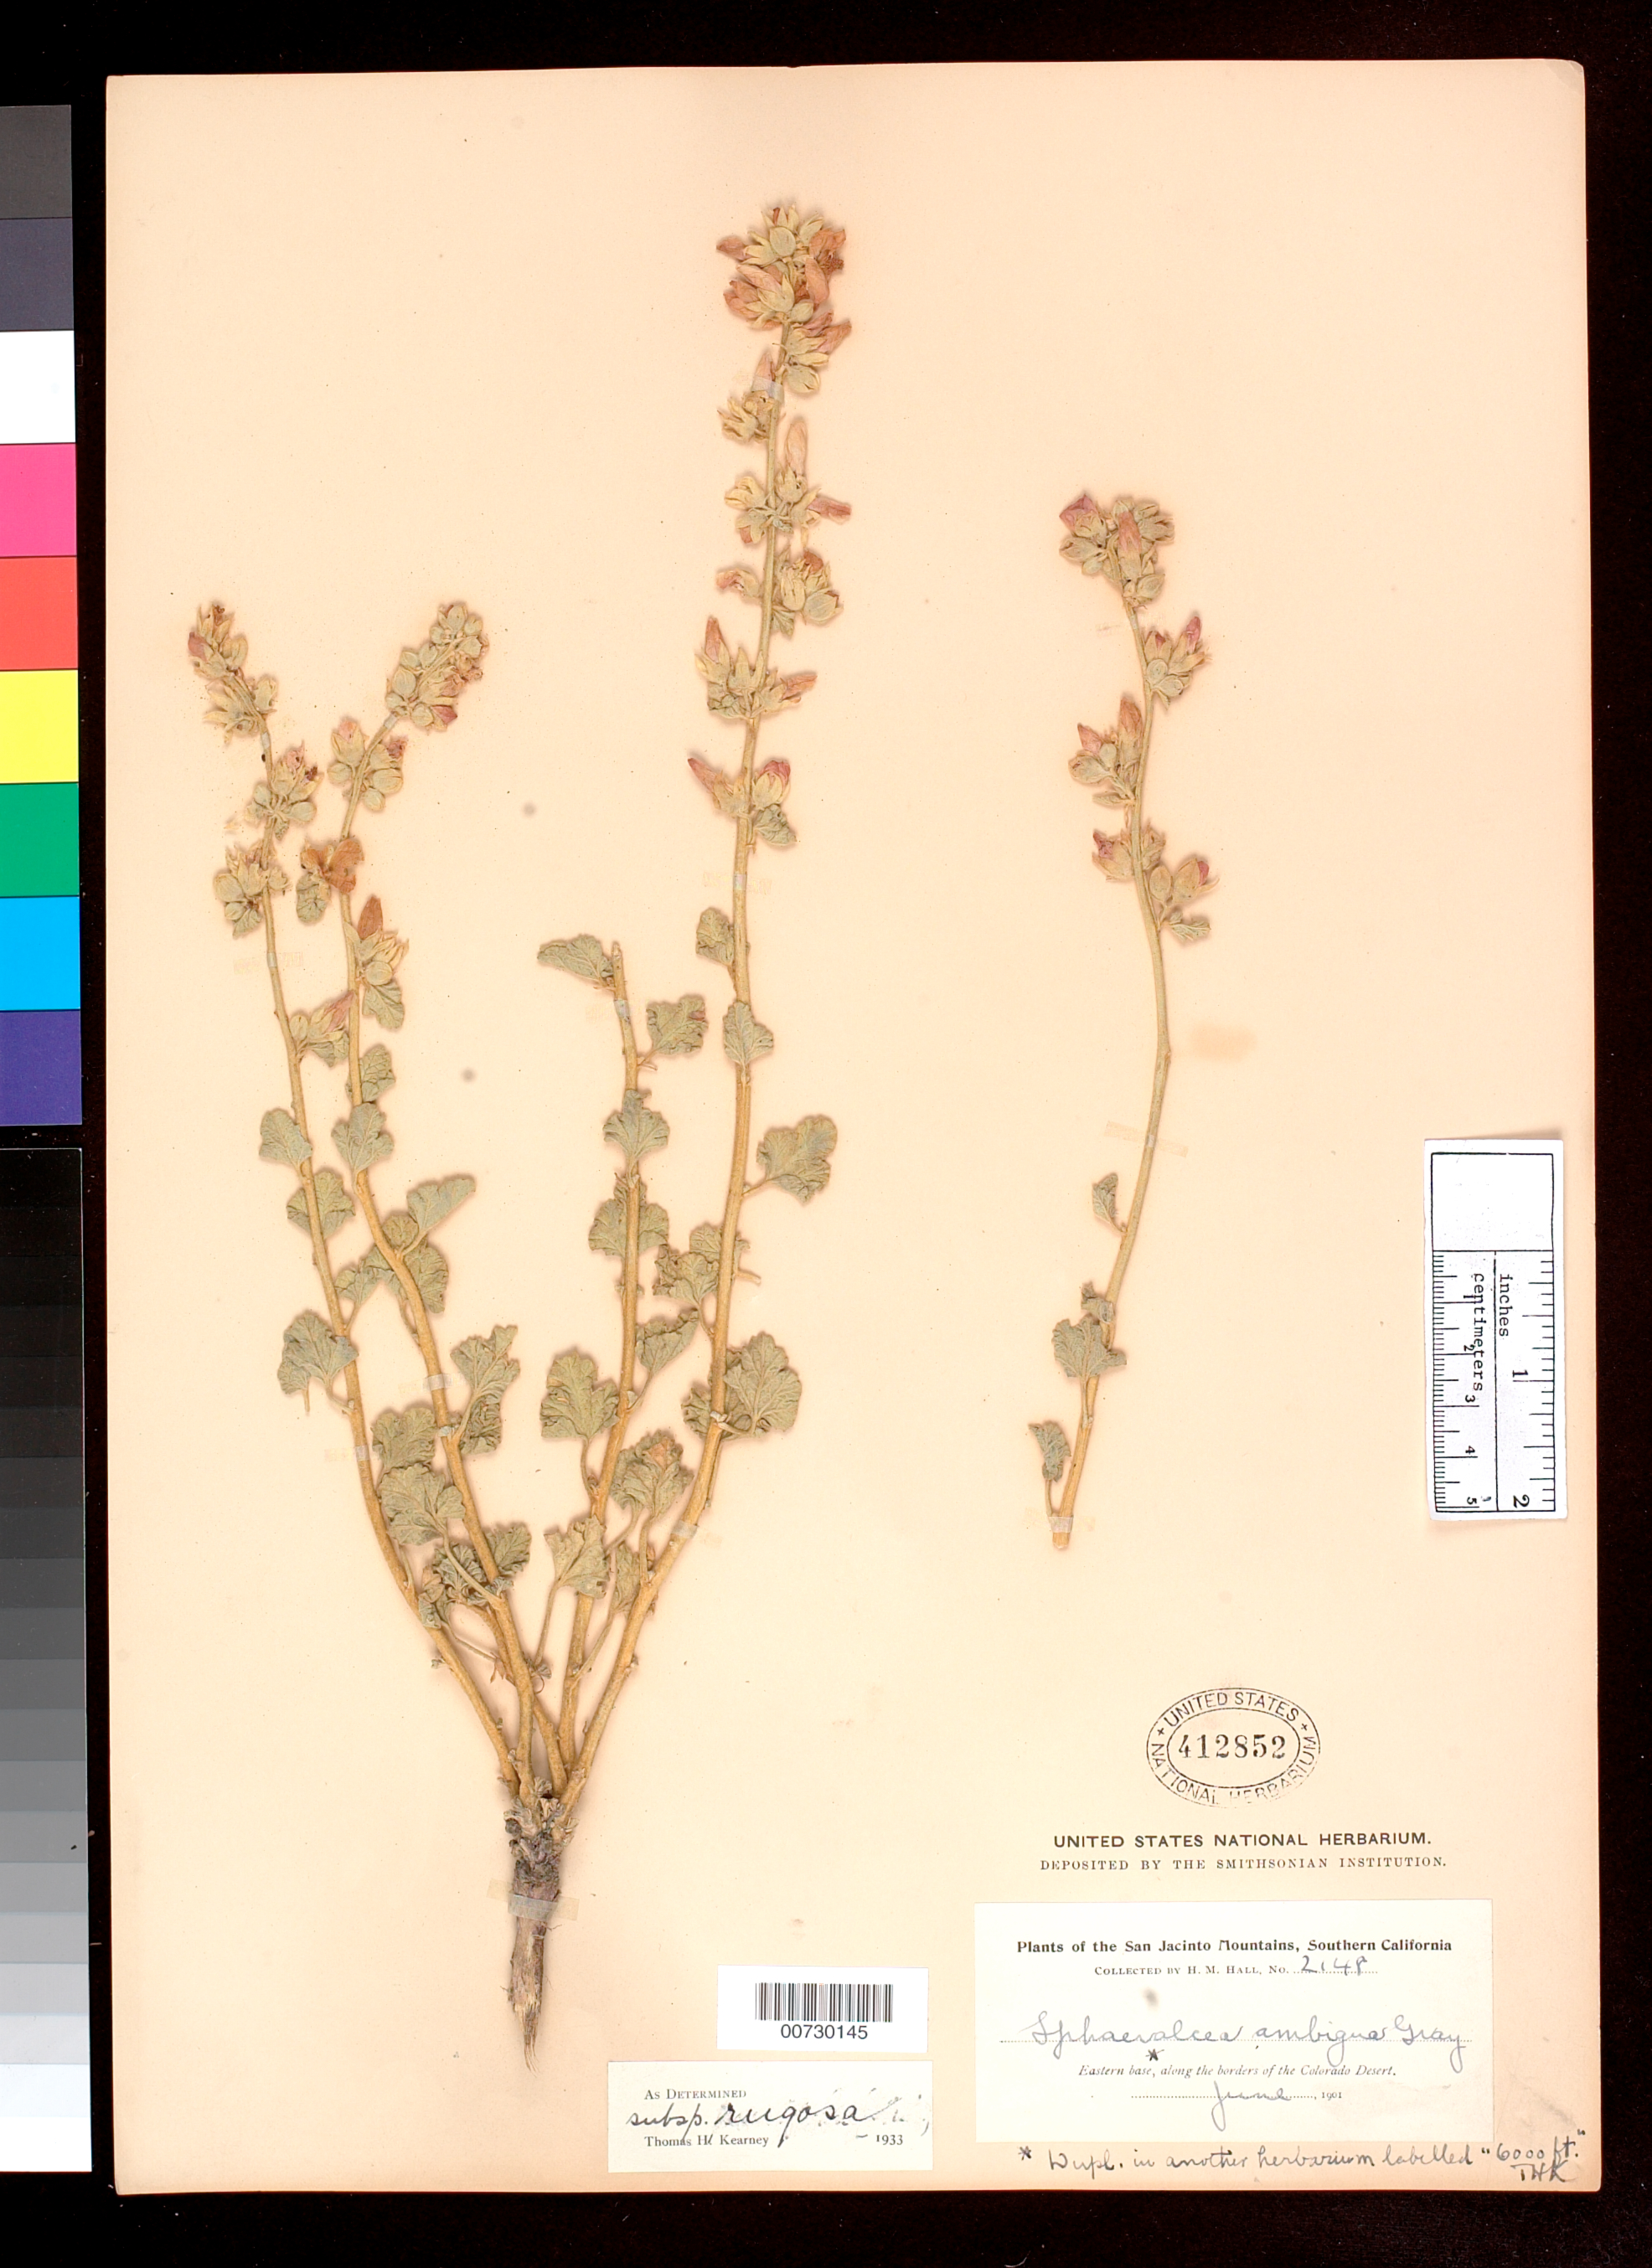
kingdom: Plantae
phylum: Tracheophyta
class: Magnoliopsida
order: Malvales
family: Malvaceae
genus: Sphaeralcea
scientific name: Sphaeralcea ambigua var. rugosa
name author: Kearney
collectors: H. M. Hall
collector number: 2148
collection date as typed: Jun 1901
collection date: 1901-06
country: United States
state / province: California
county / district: Riverside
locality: San Jacinto Mts., eastern base, along the borders of the Colorado Desert.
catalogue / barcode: US 412852